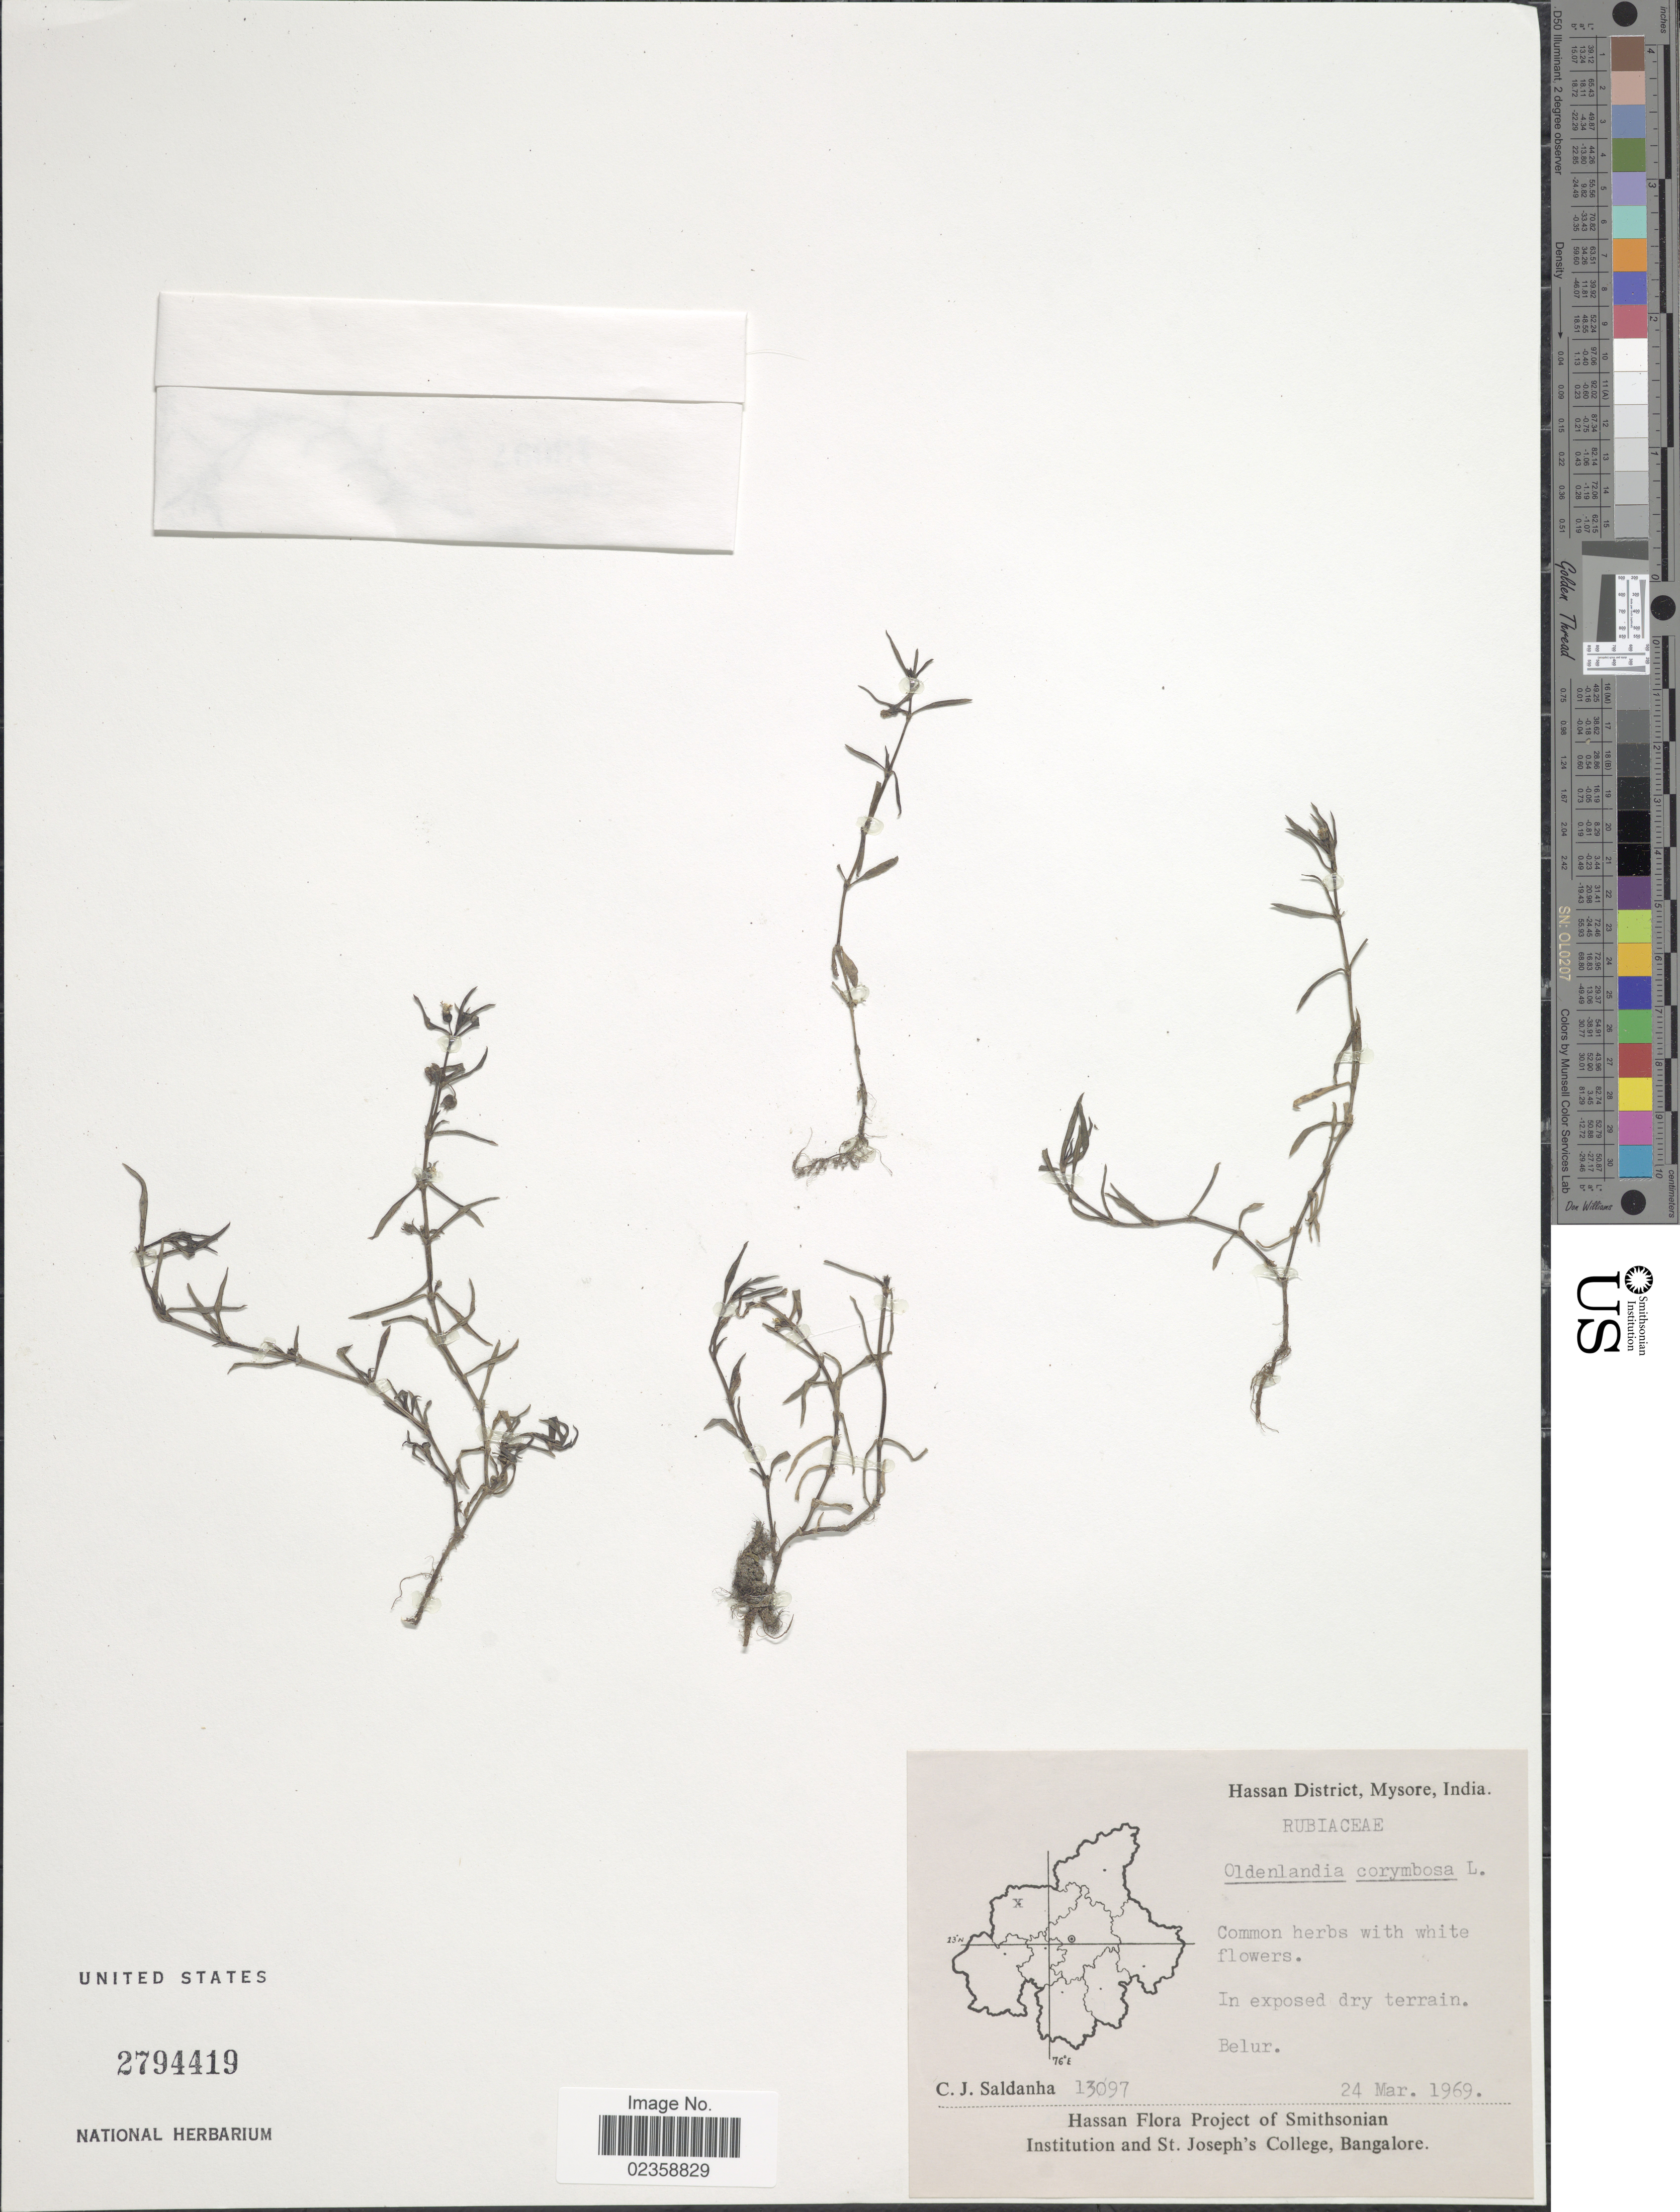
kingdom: Plantae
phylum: Tracheophyta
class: Magnoliopsida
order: Gentianales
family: Rubiaceae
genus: Oldenlandia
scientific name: Oldenlandia corymbosa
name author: L.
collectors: C. J. Saldanha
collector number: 13097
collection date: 1969-03-24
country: India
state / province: Karnataka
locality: Hassan District, Mysore. Belur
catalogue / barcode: US 2794419